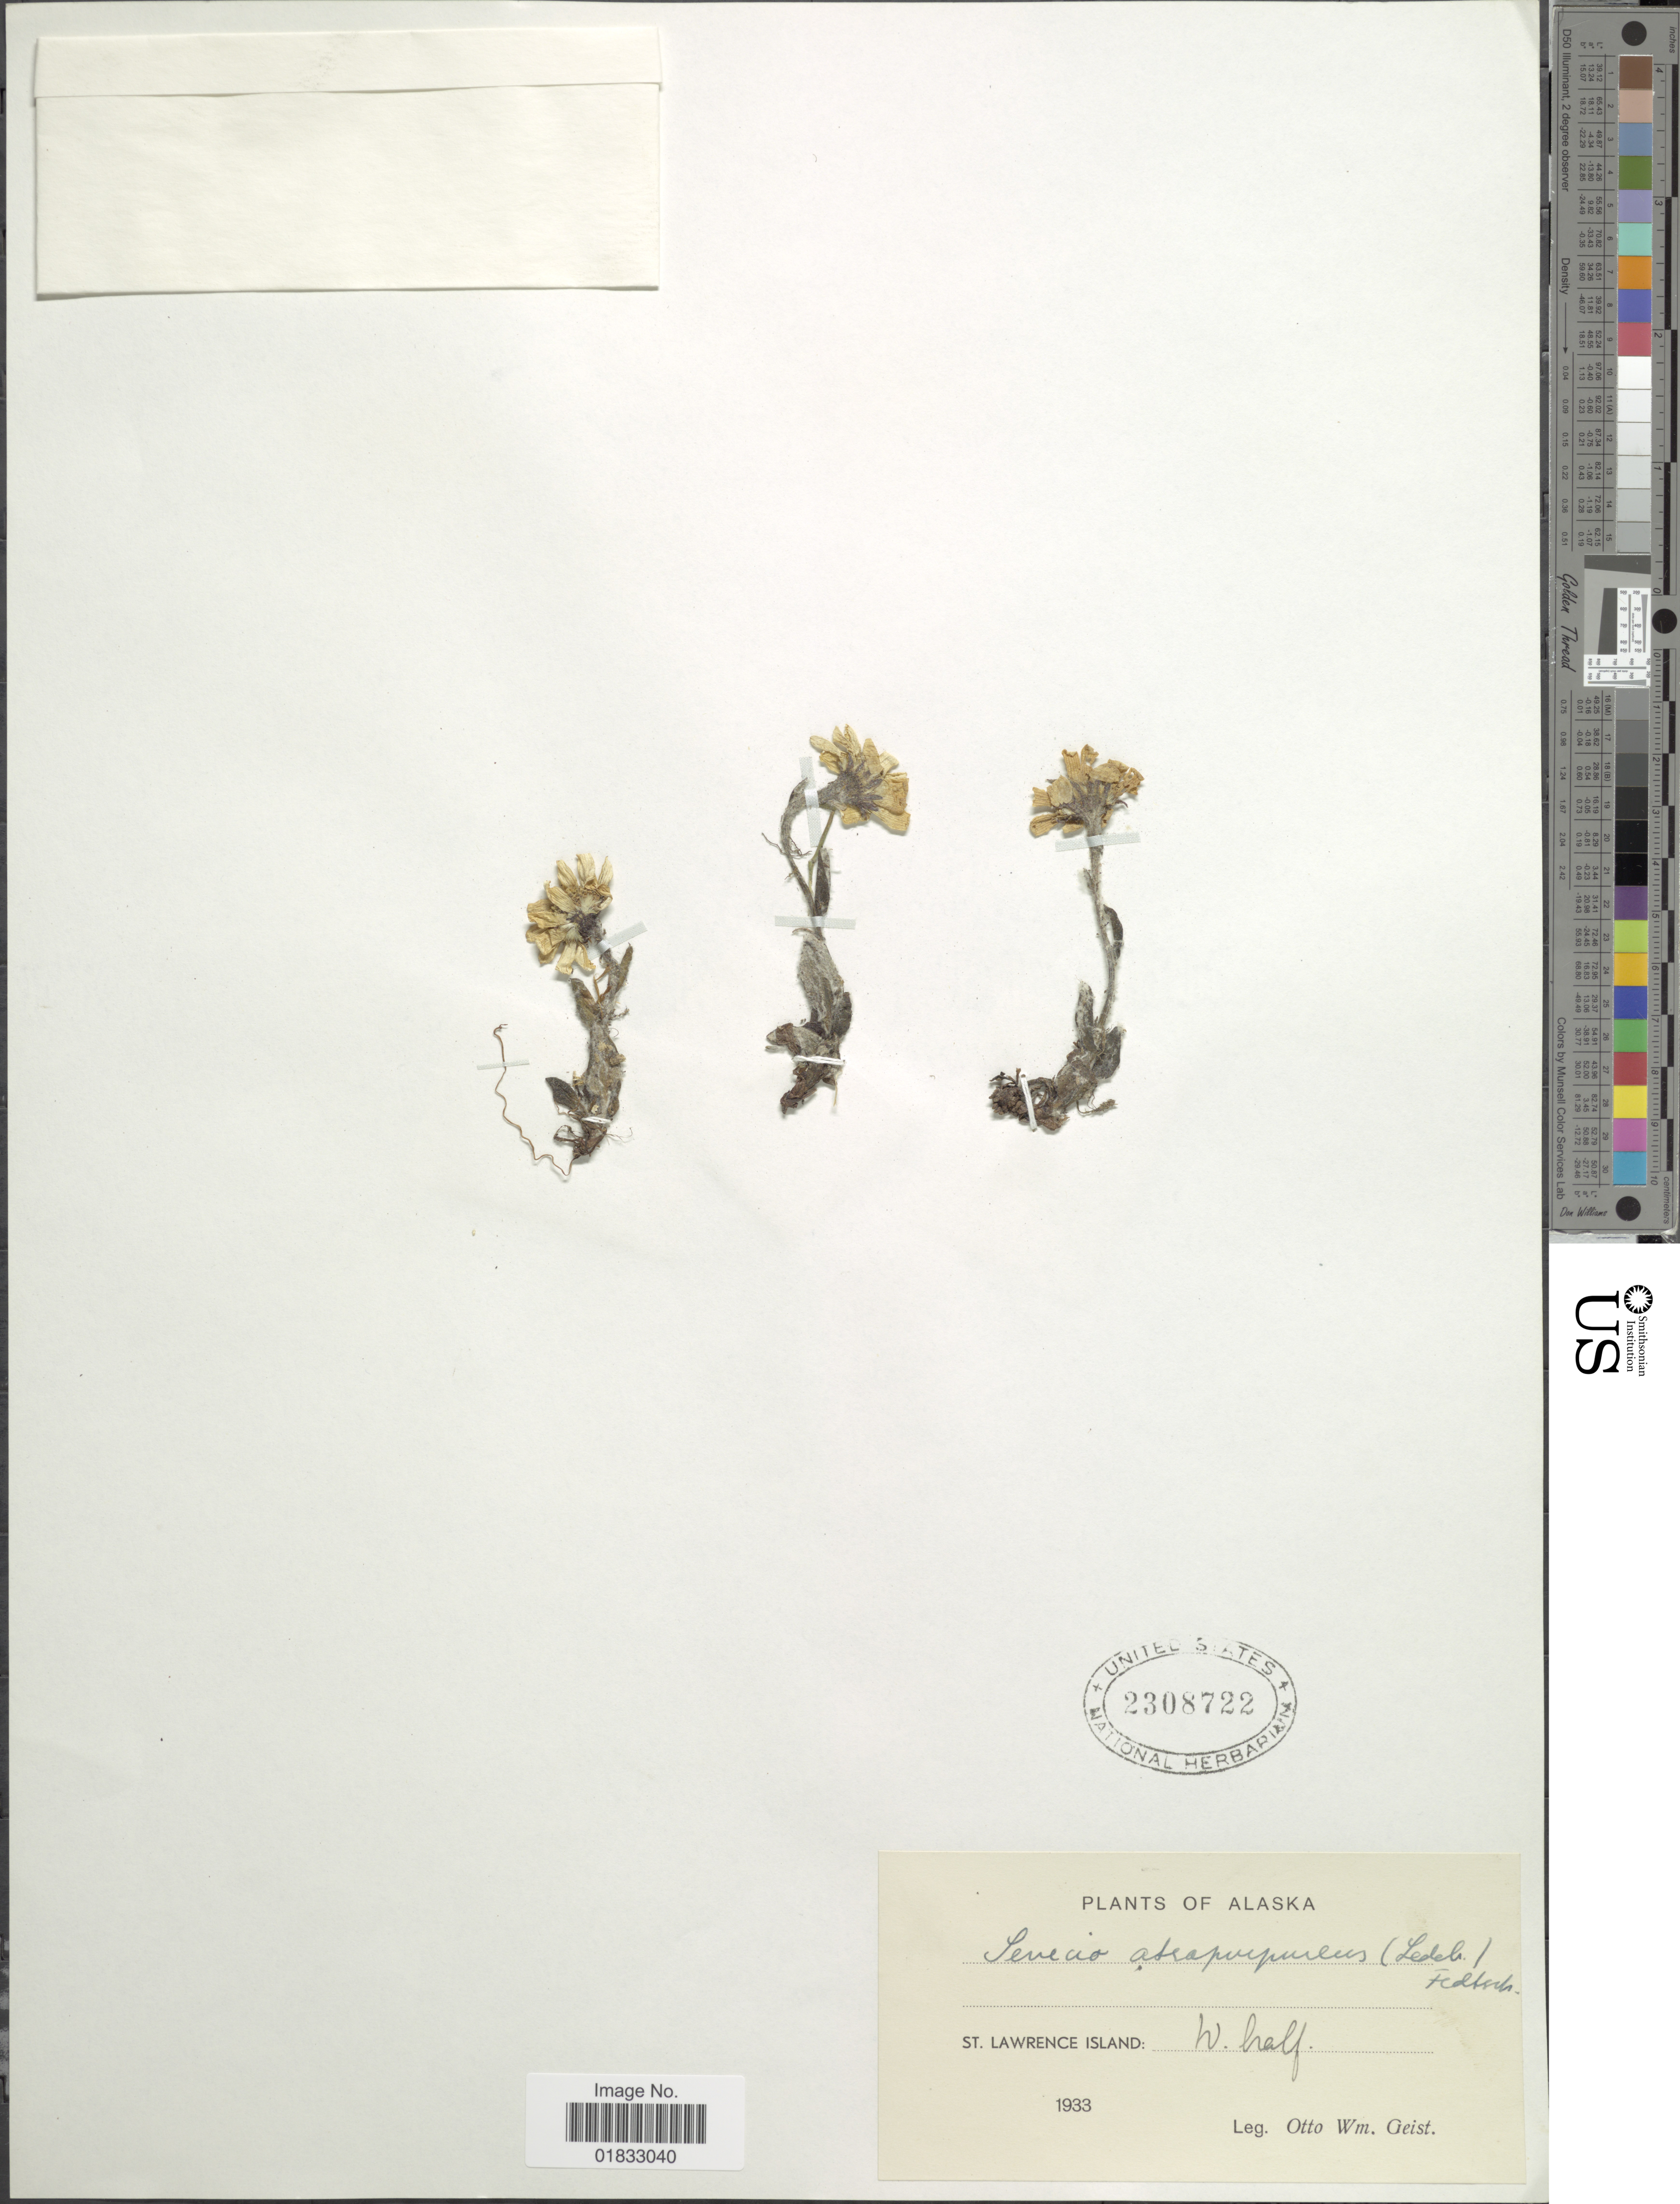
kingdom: Plantae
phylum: Tracheophyta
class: Magnoliopsida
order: Asterales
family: Asteraceae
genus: Tephroseris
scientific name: Tephroseris integrifolia subsp. atropurpurea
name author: (Ledeb.) B. Nord.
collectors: O. Geist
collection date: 1933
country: United States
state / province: Alaska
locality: St. Lawrence Island: W half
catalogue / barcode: US 2308722